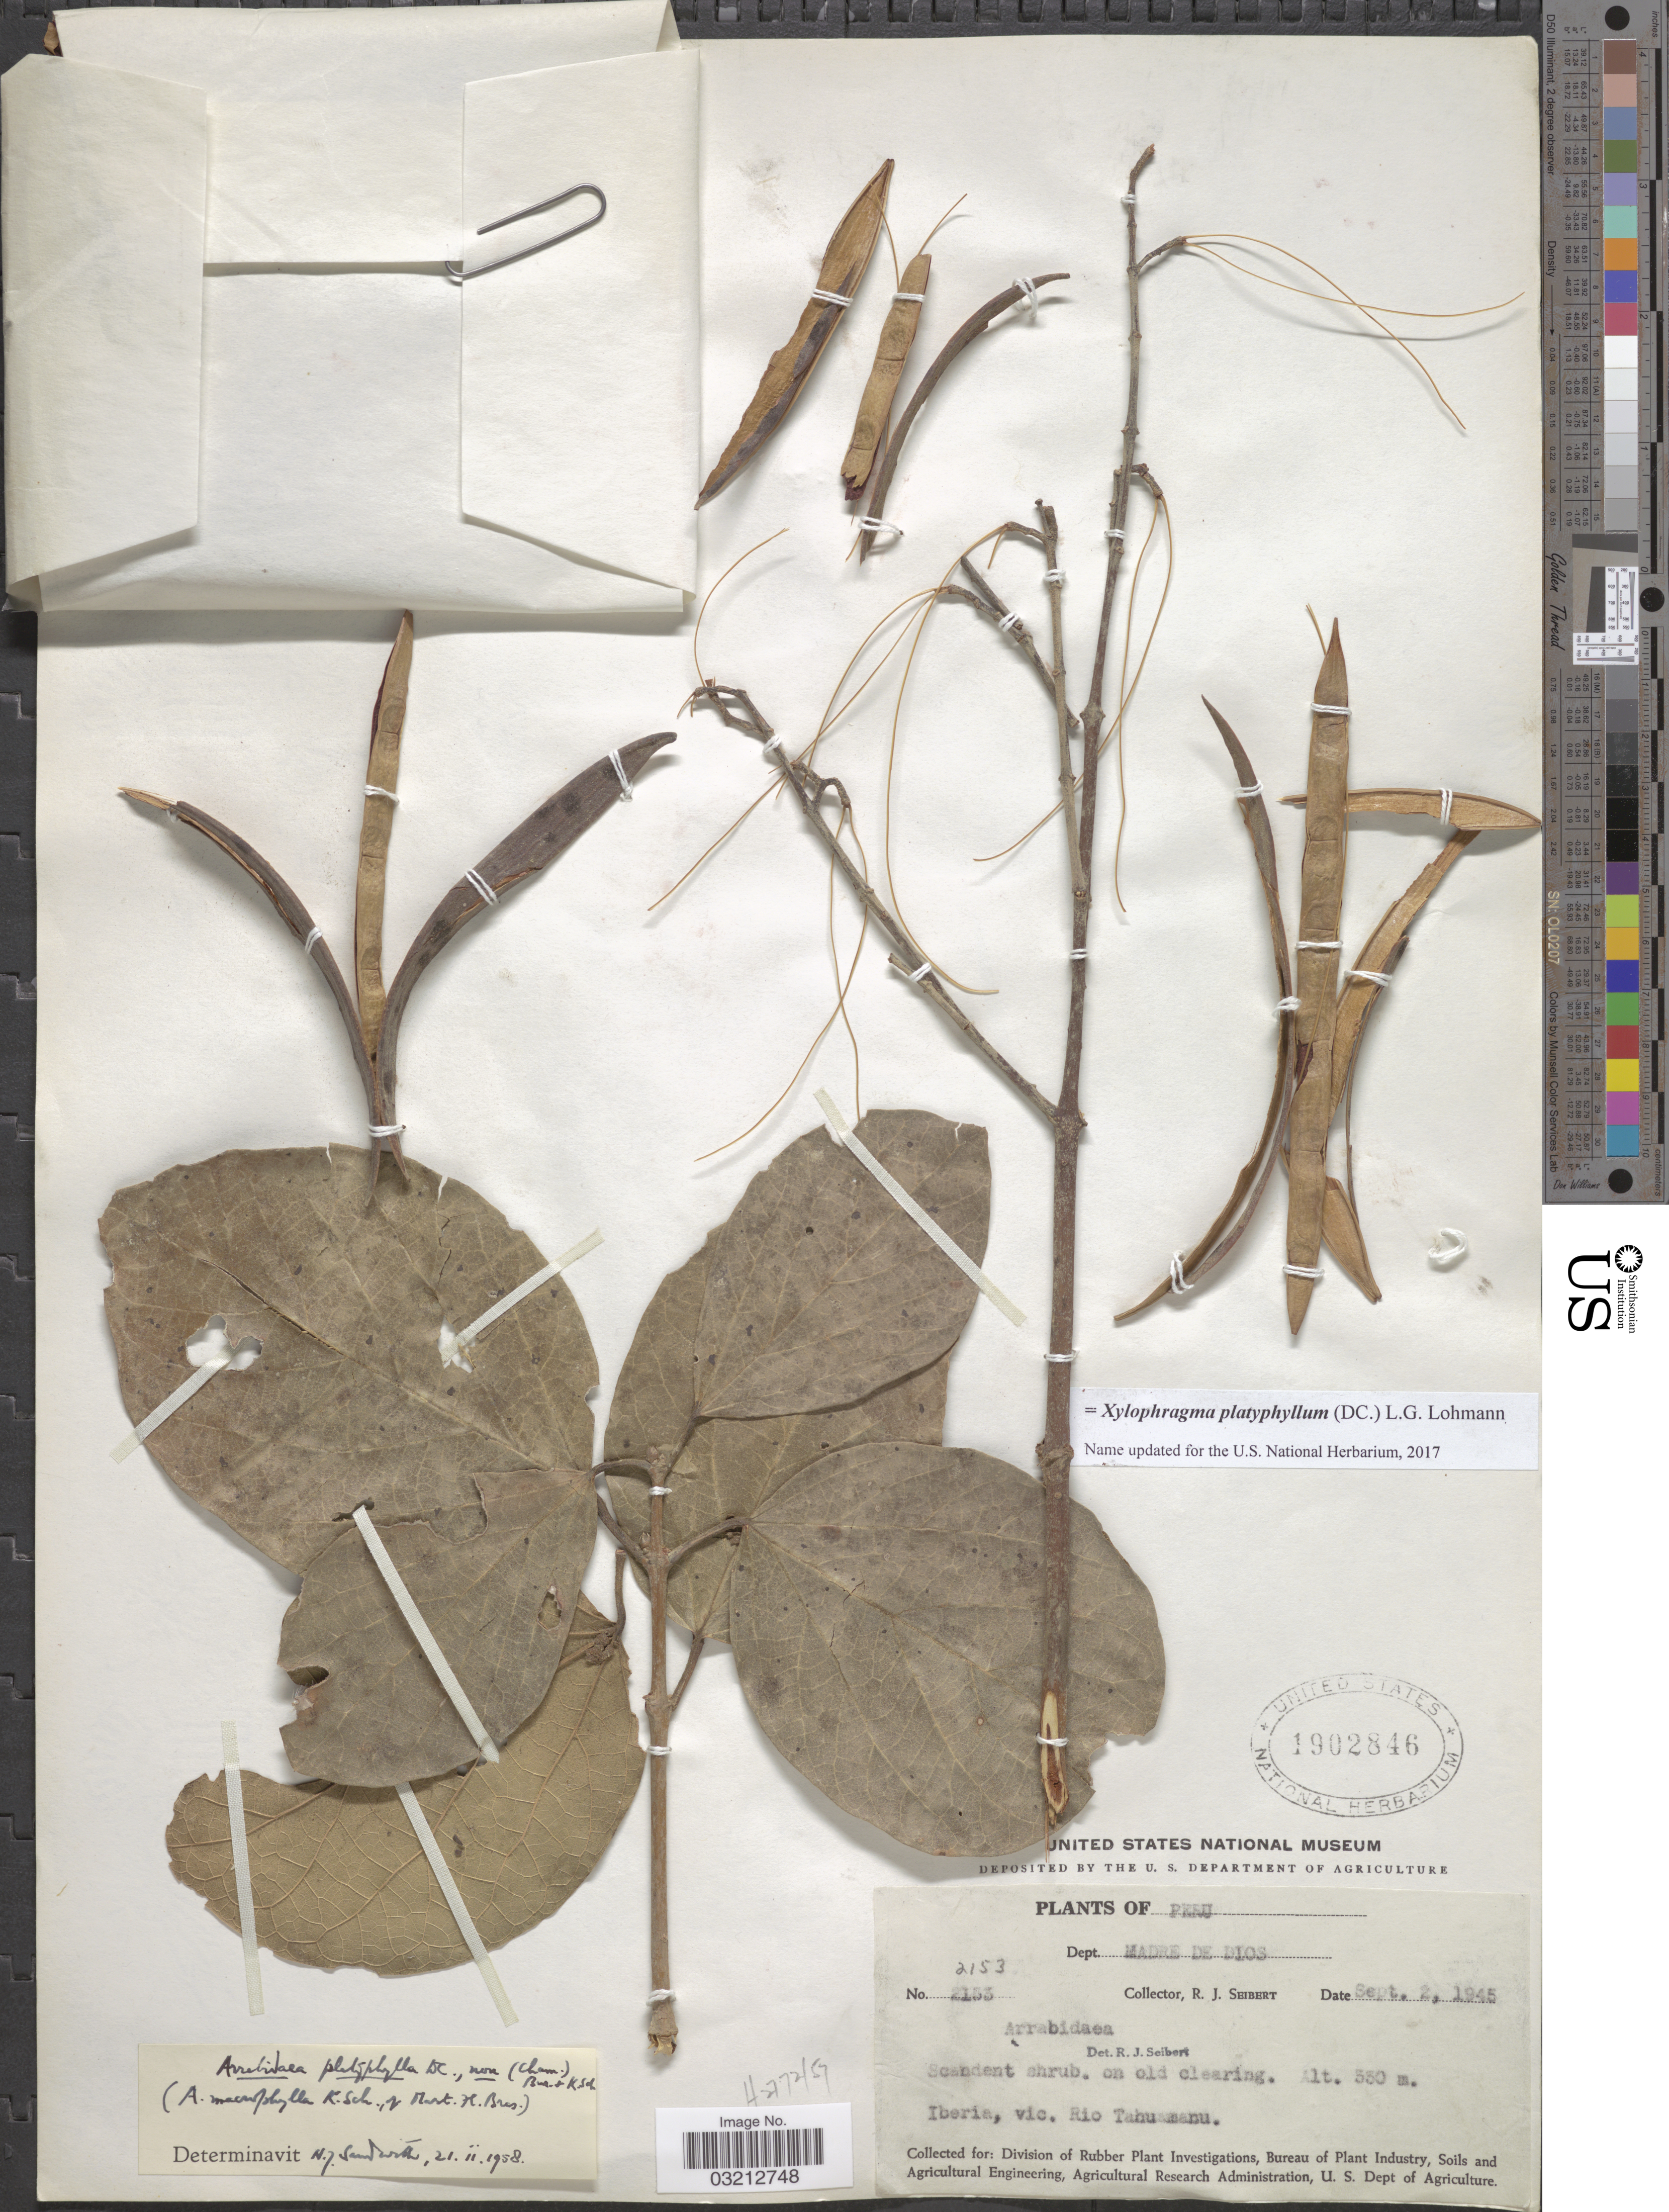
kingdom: Plantae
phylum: Tracheophyta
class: Magnoliopsida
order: Lamiales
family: Bignoniaceae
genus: Xylophragma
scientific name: Xylophragma platyphyllum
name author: (DC.) L.G. Lohmann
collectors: R. J. Seibert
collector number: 2153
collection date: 1945-09-02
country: Peru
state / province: Madre de Dios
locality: Dept. Madre de Dios. Iberia, vic. Rio Tahuamanu.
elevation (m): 330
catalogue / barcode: US 1902846